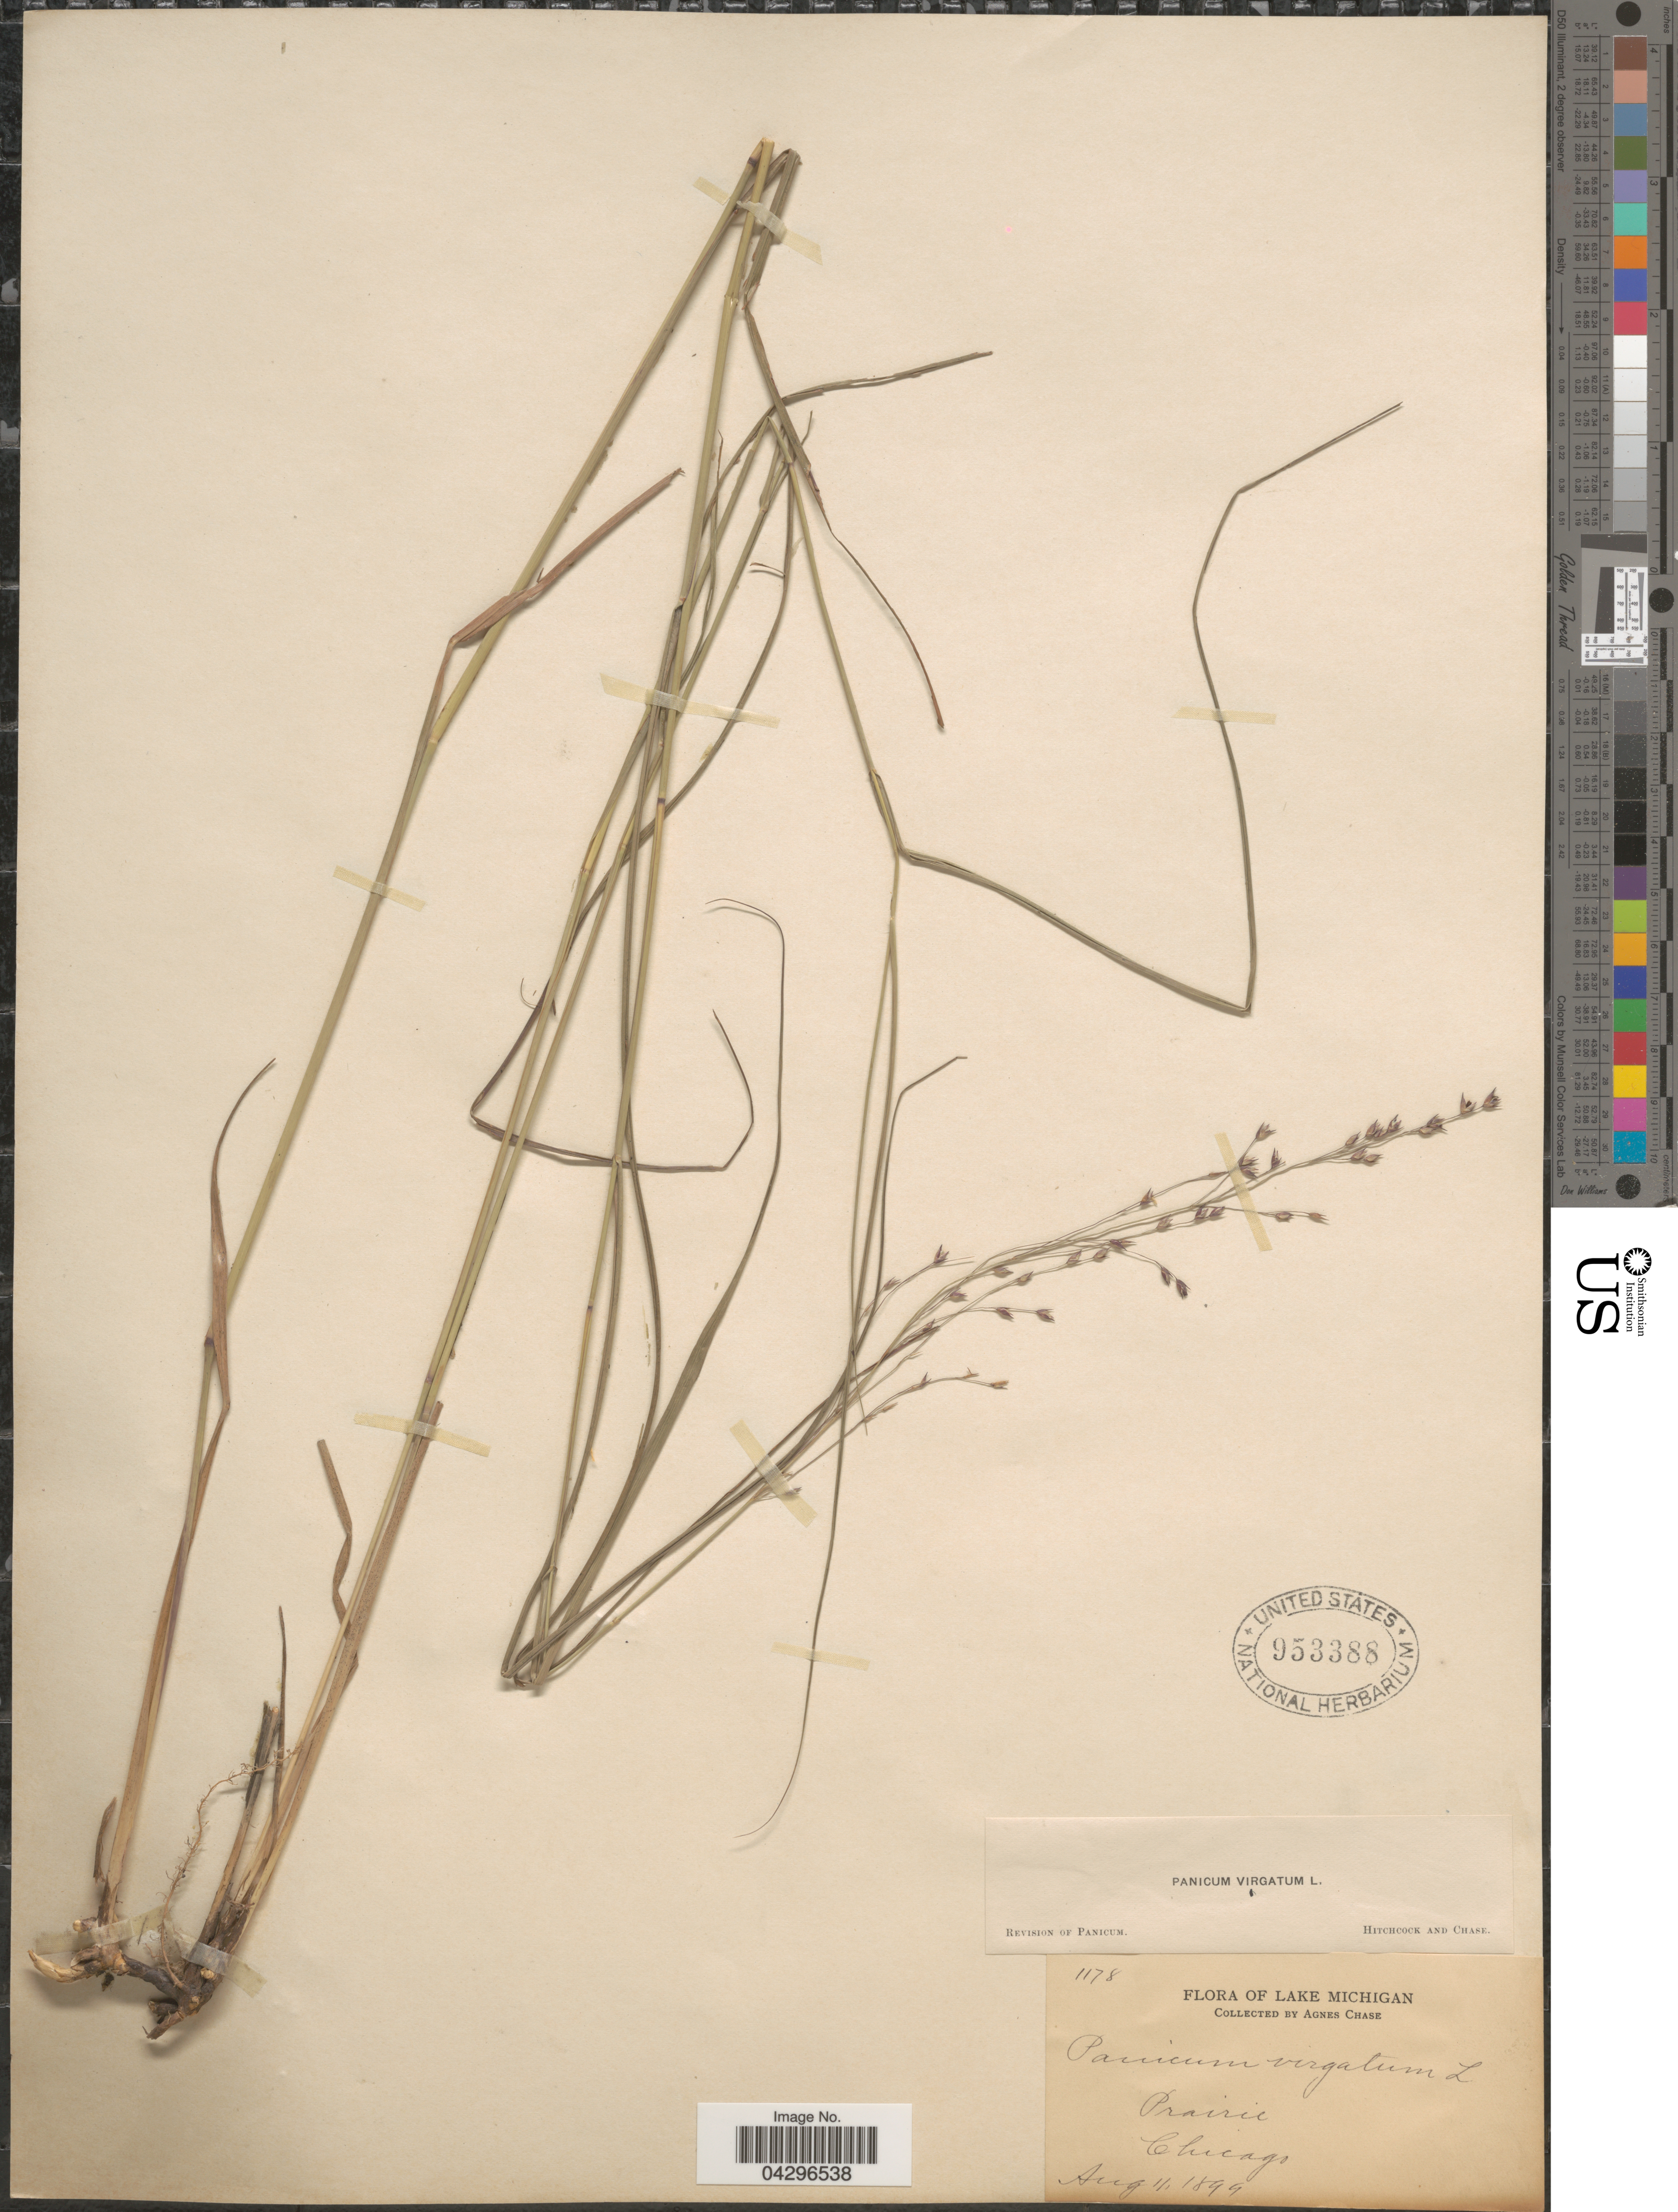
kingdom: Plantae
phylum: Tracheophyta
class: Liliopsida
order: Poales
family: Poaceae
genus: Panicum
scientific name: Panicum virgatum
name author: L.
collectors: A. Chase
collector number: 1178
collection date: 1899-08-11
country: United States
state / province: Michigan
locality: Lake Michigan. Prairie. Chicago.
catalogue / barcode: US 953388